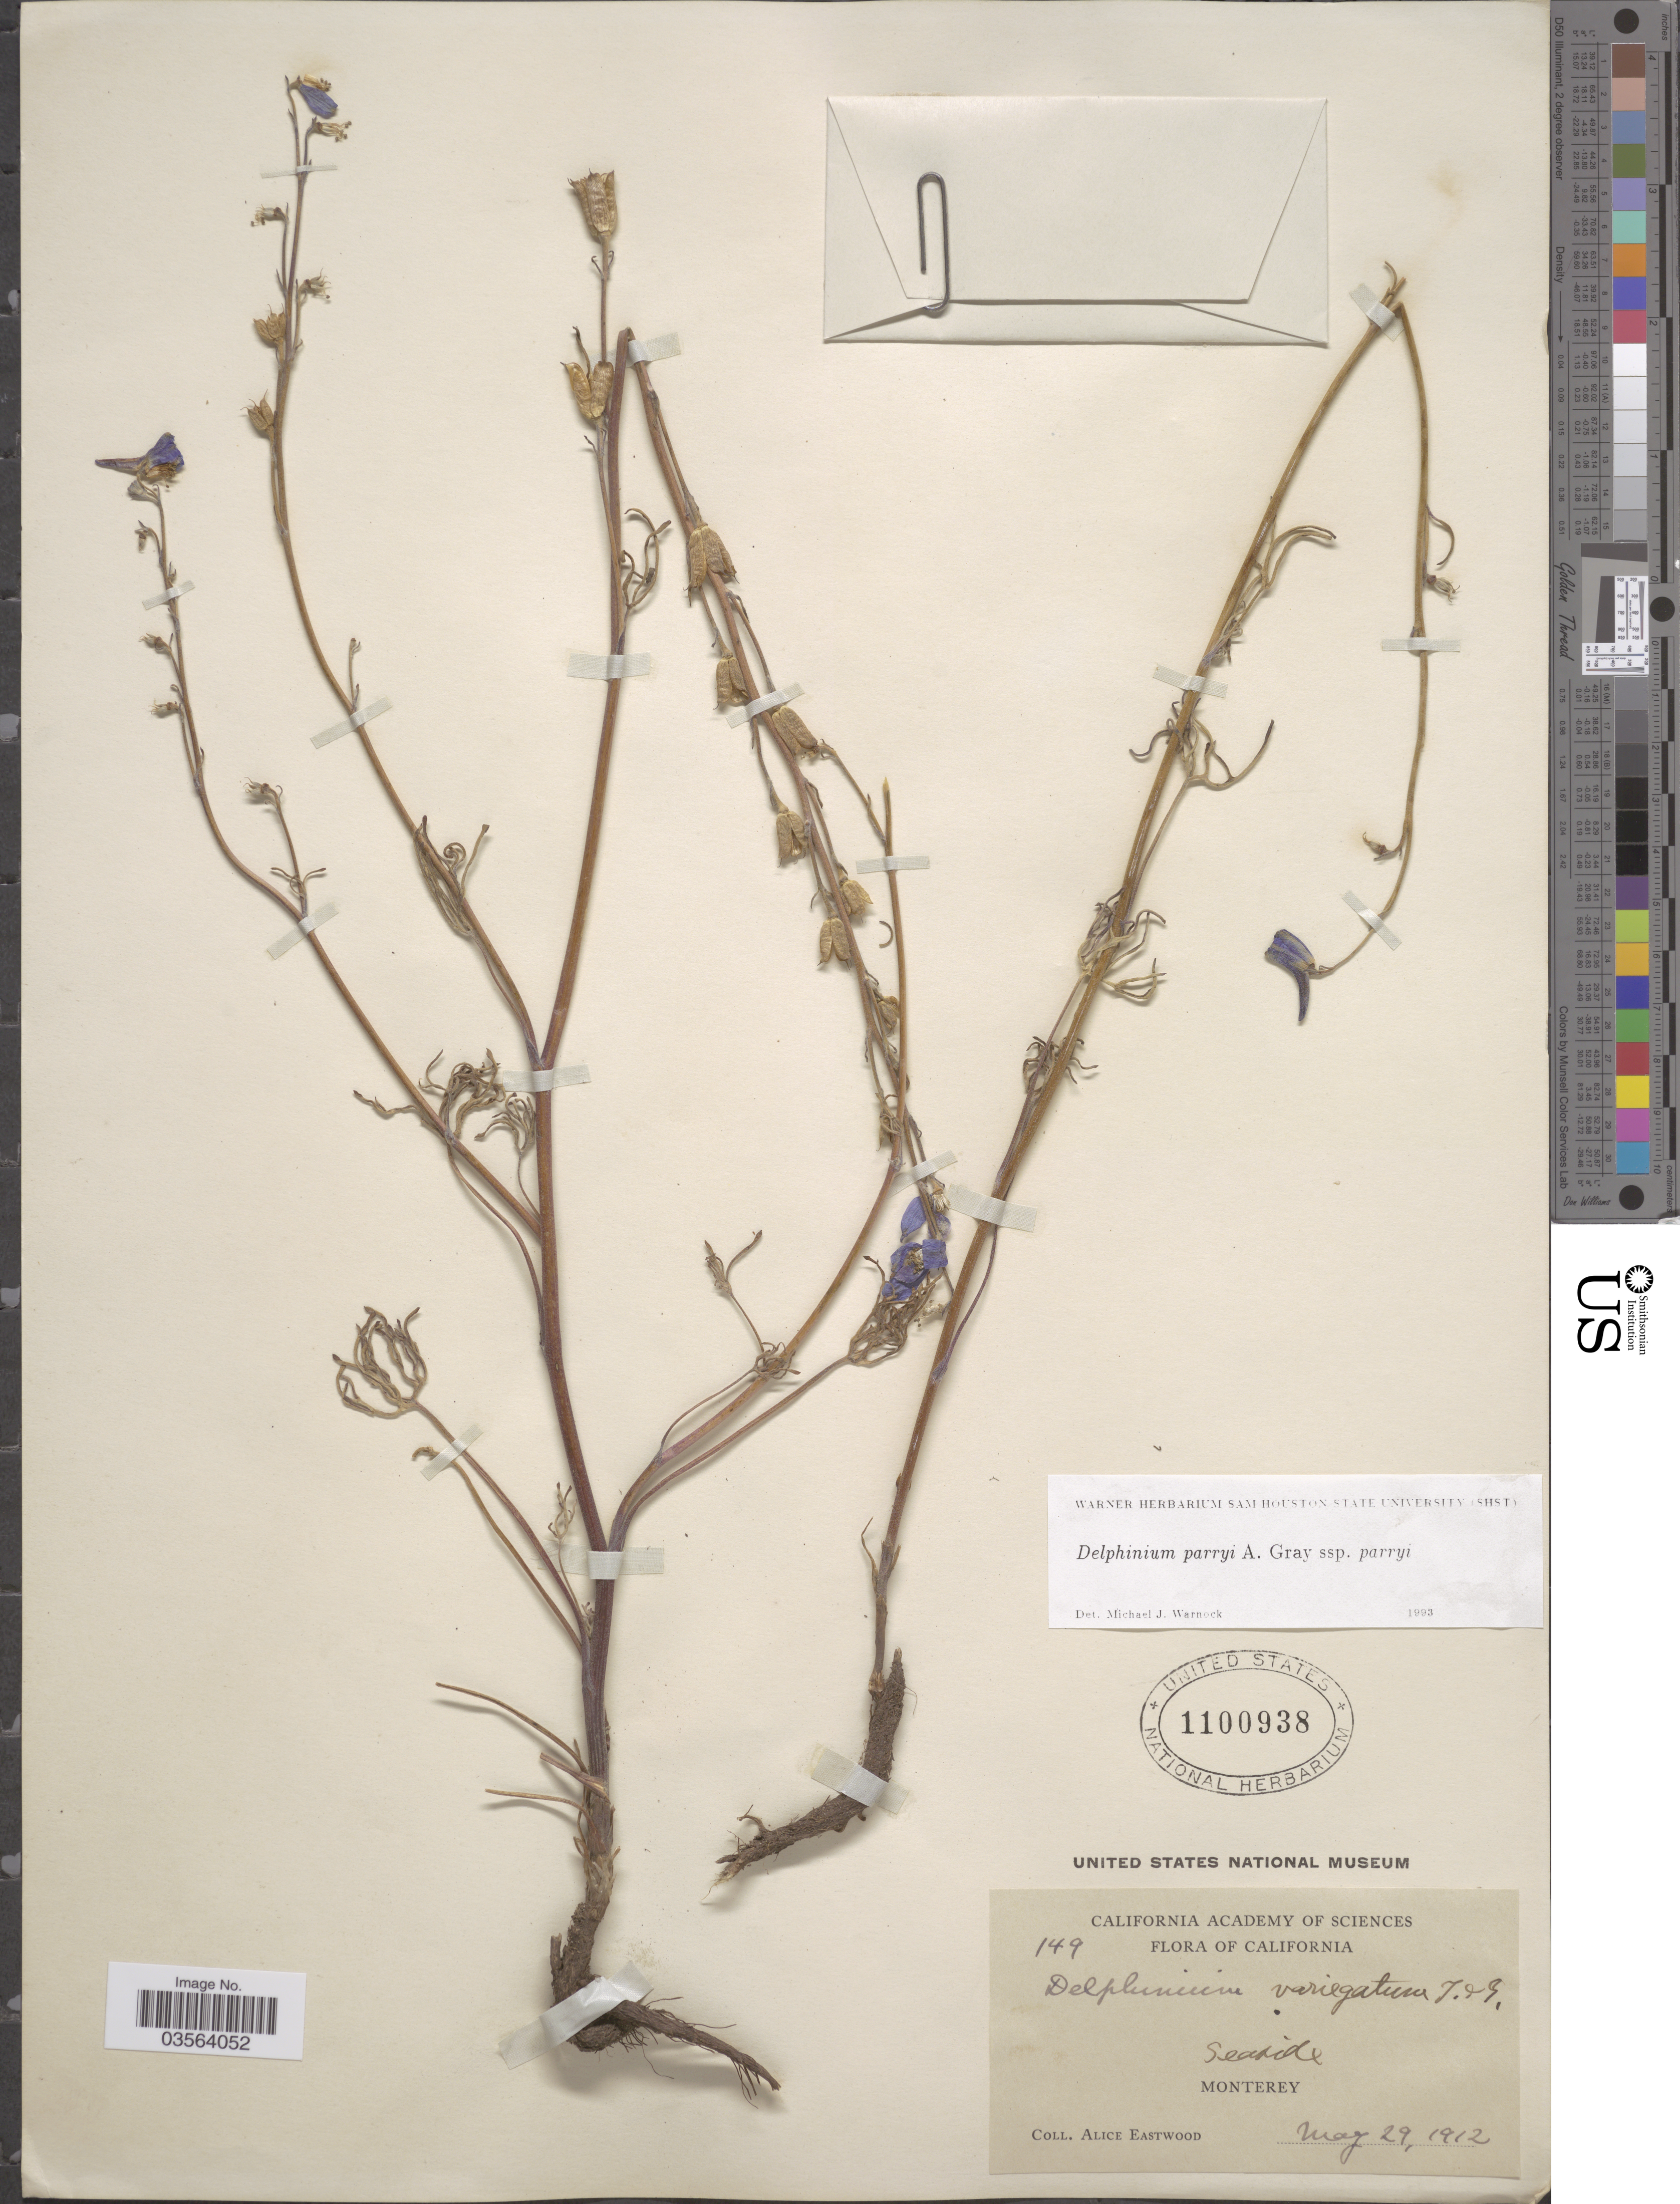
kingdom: Plantae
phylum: Tracheophyta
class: Magnoliopsida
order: Ranunculales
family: Ranunculaceae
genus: Delphinium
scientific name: Delphinium parryi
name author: A. Gray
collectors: A. Eastwood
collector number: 149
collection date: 1912-05-29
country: United States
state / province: California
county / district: Monterey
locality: Seaside. Monterey.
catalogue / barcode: US 1100938